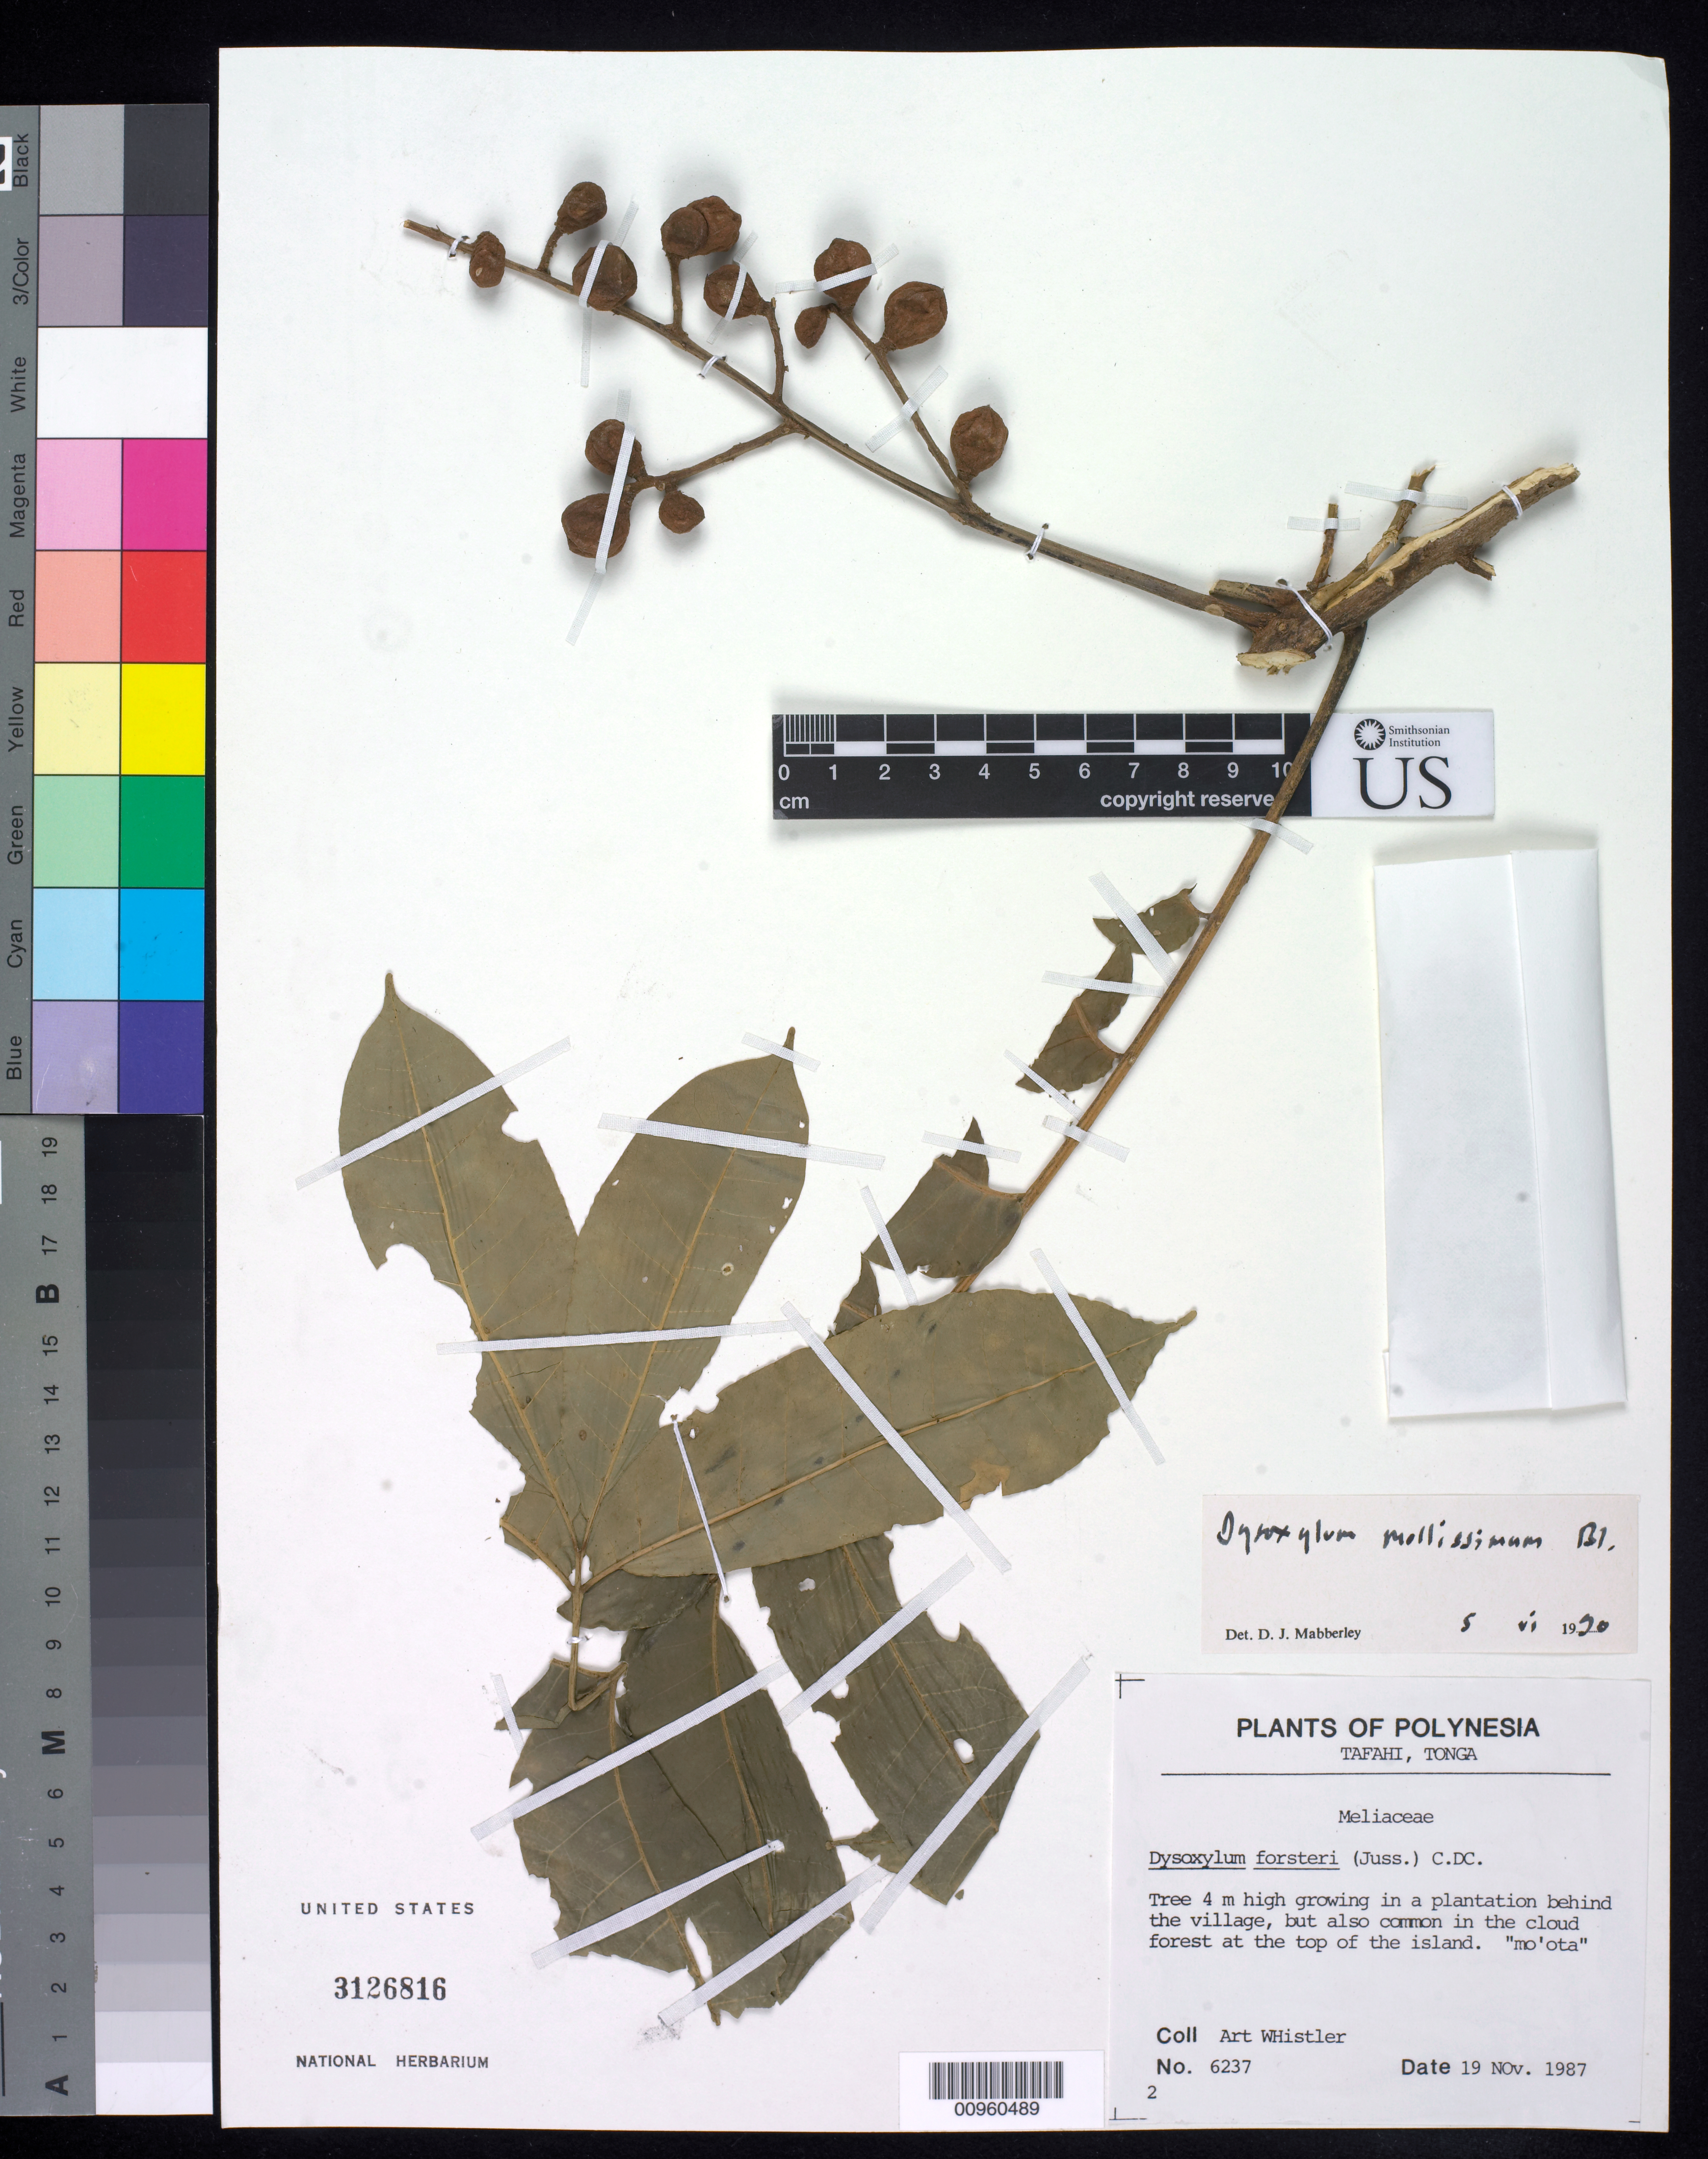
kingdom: Plantae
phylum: Tracheophyta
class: Magnoliopsida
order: Sapindales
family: Meliaceae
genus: Didymocheton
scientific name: Didymocheton mollissimus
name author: (Spreng.) Mabb.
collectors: A. Whistler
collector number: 6237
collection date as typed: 19 Nov 1987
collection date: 1987-11-19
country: Tonga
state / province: Tonga Outliers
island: Tafahi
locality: Tonga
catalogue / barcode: US 3126816